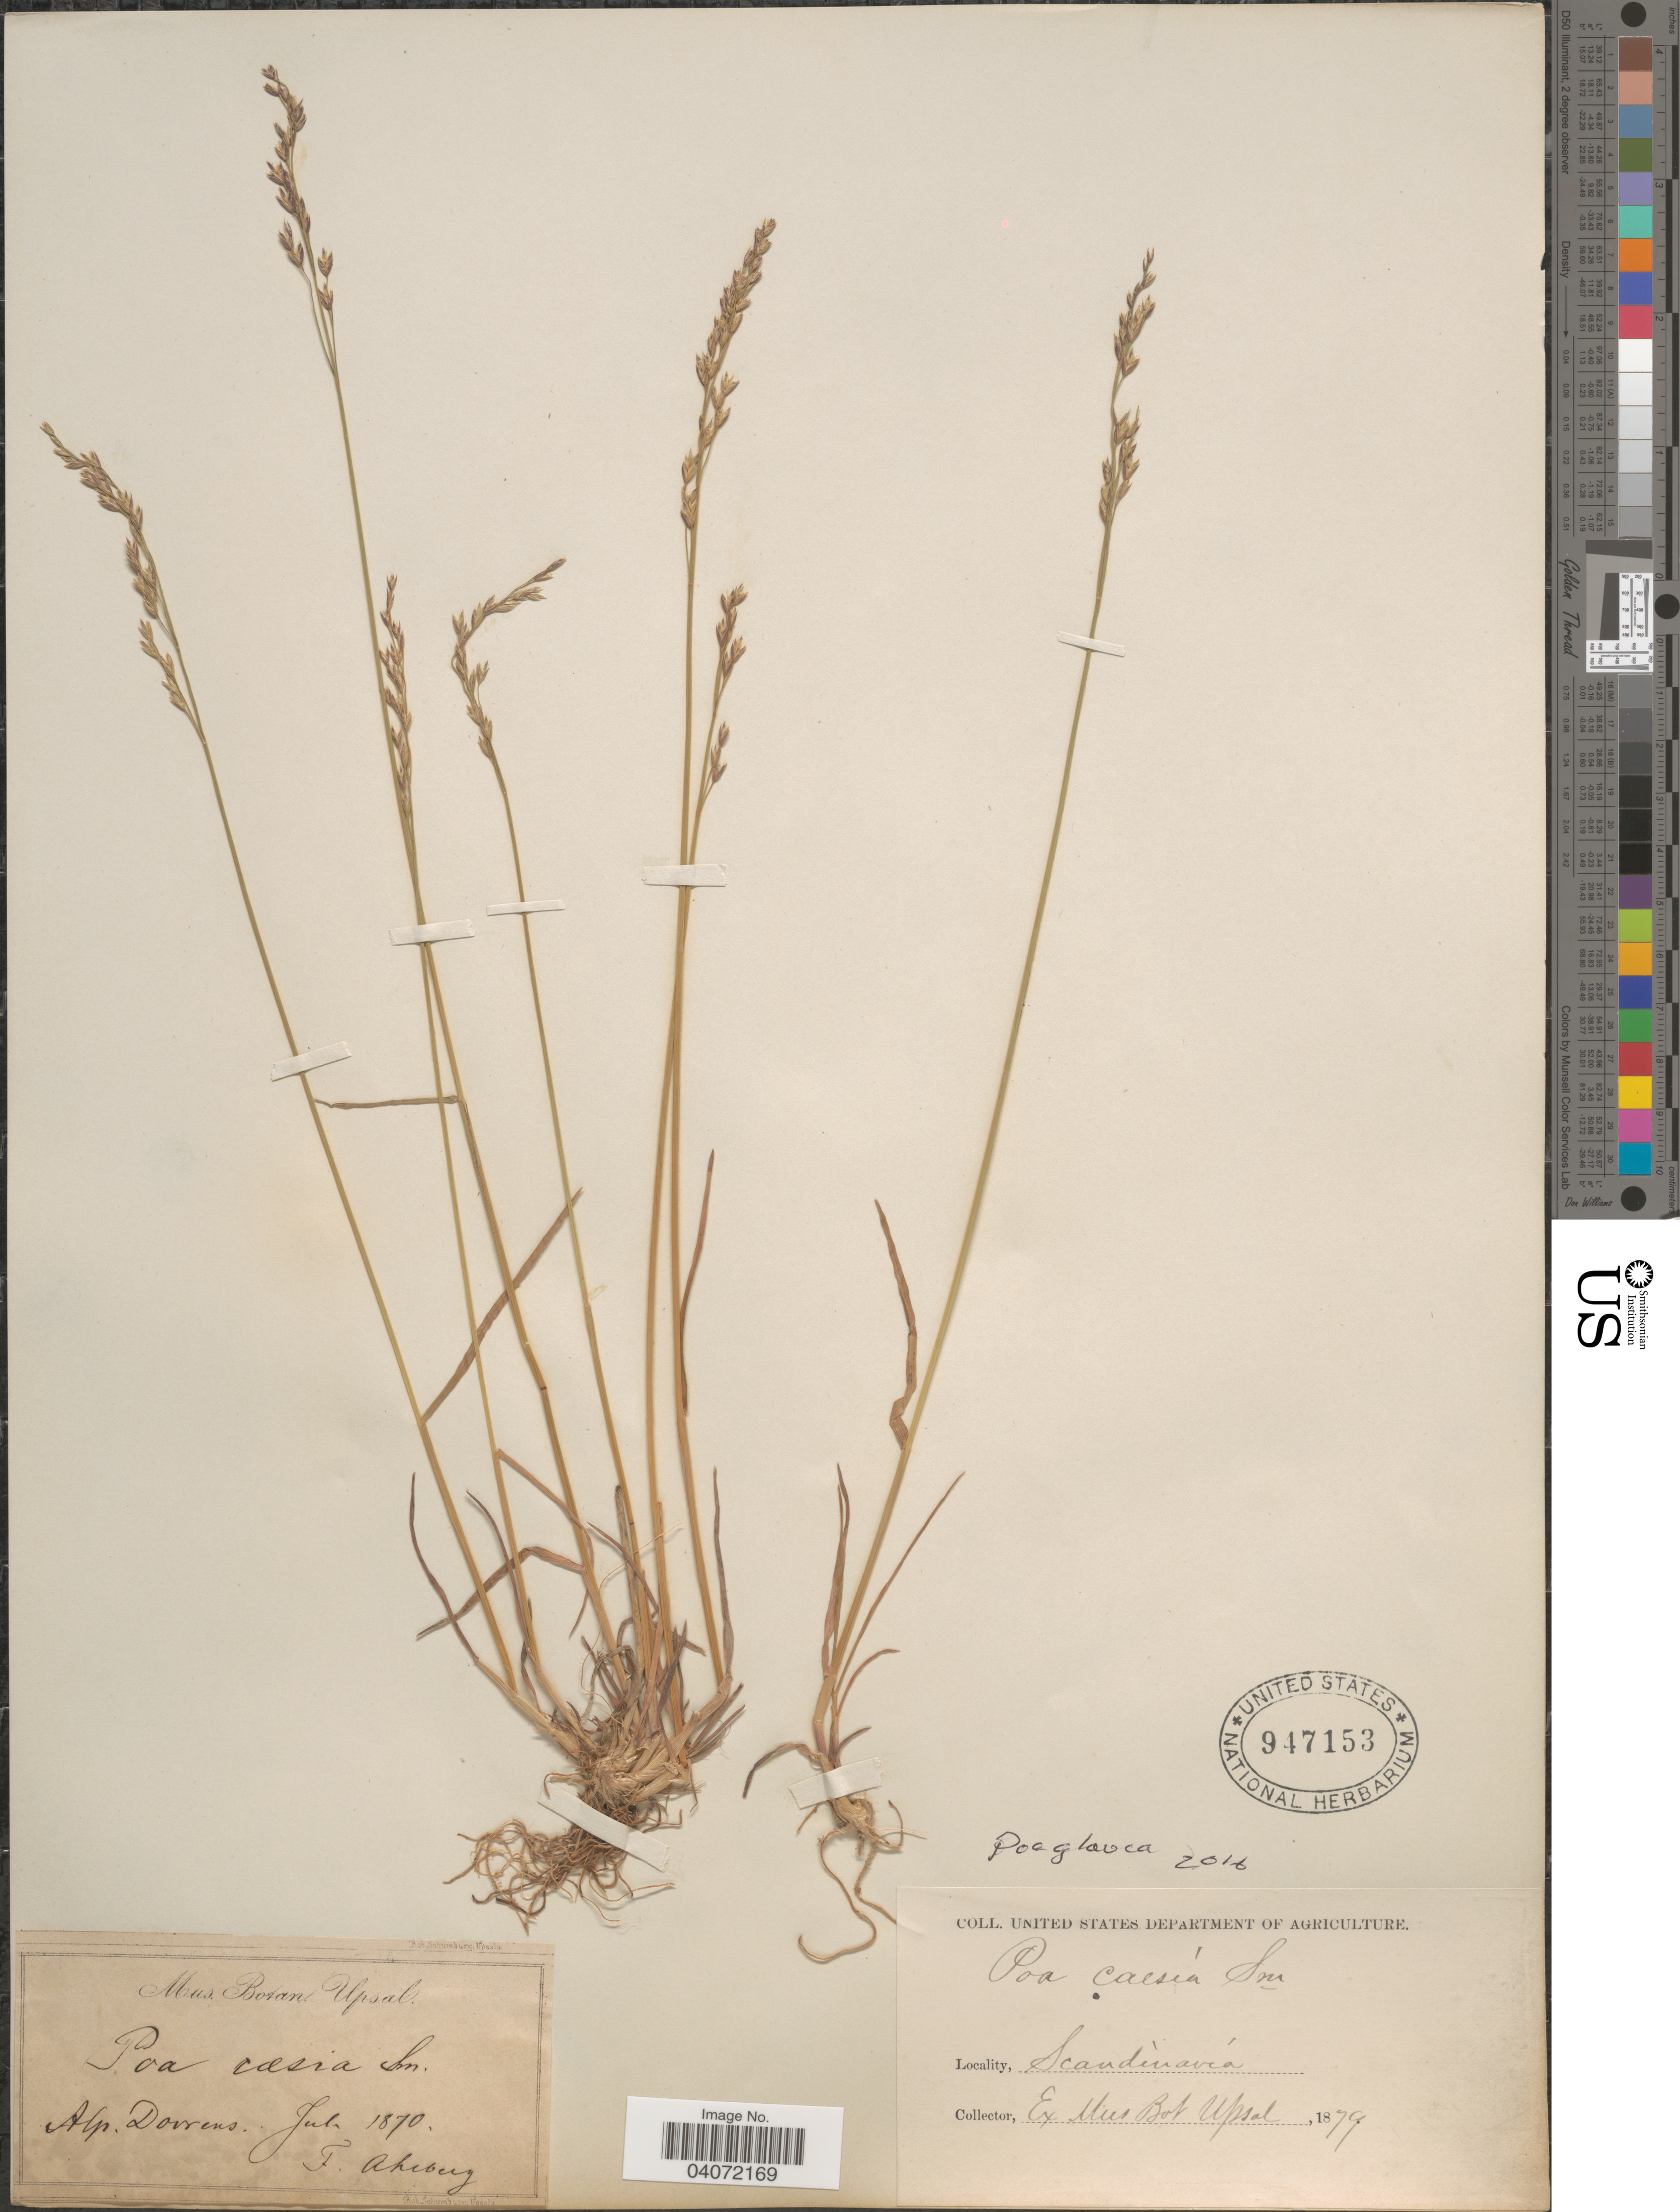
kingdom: Plantae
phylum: Tracheophyta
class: Liliopsida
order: Poales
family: Poaceae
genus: Poa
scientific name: Poa glauca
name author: Vahl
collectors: F. Ahlberg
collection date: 1870-07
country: Norway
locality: Alp. Dovrens. Scandinavica.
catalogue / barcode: US 947153